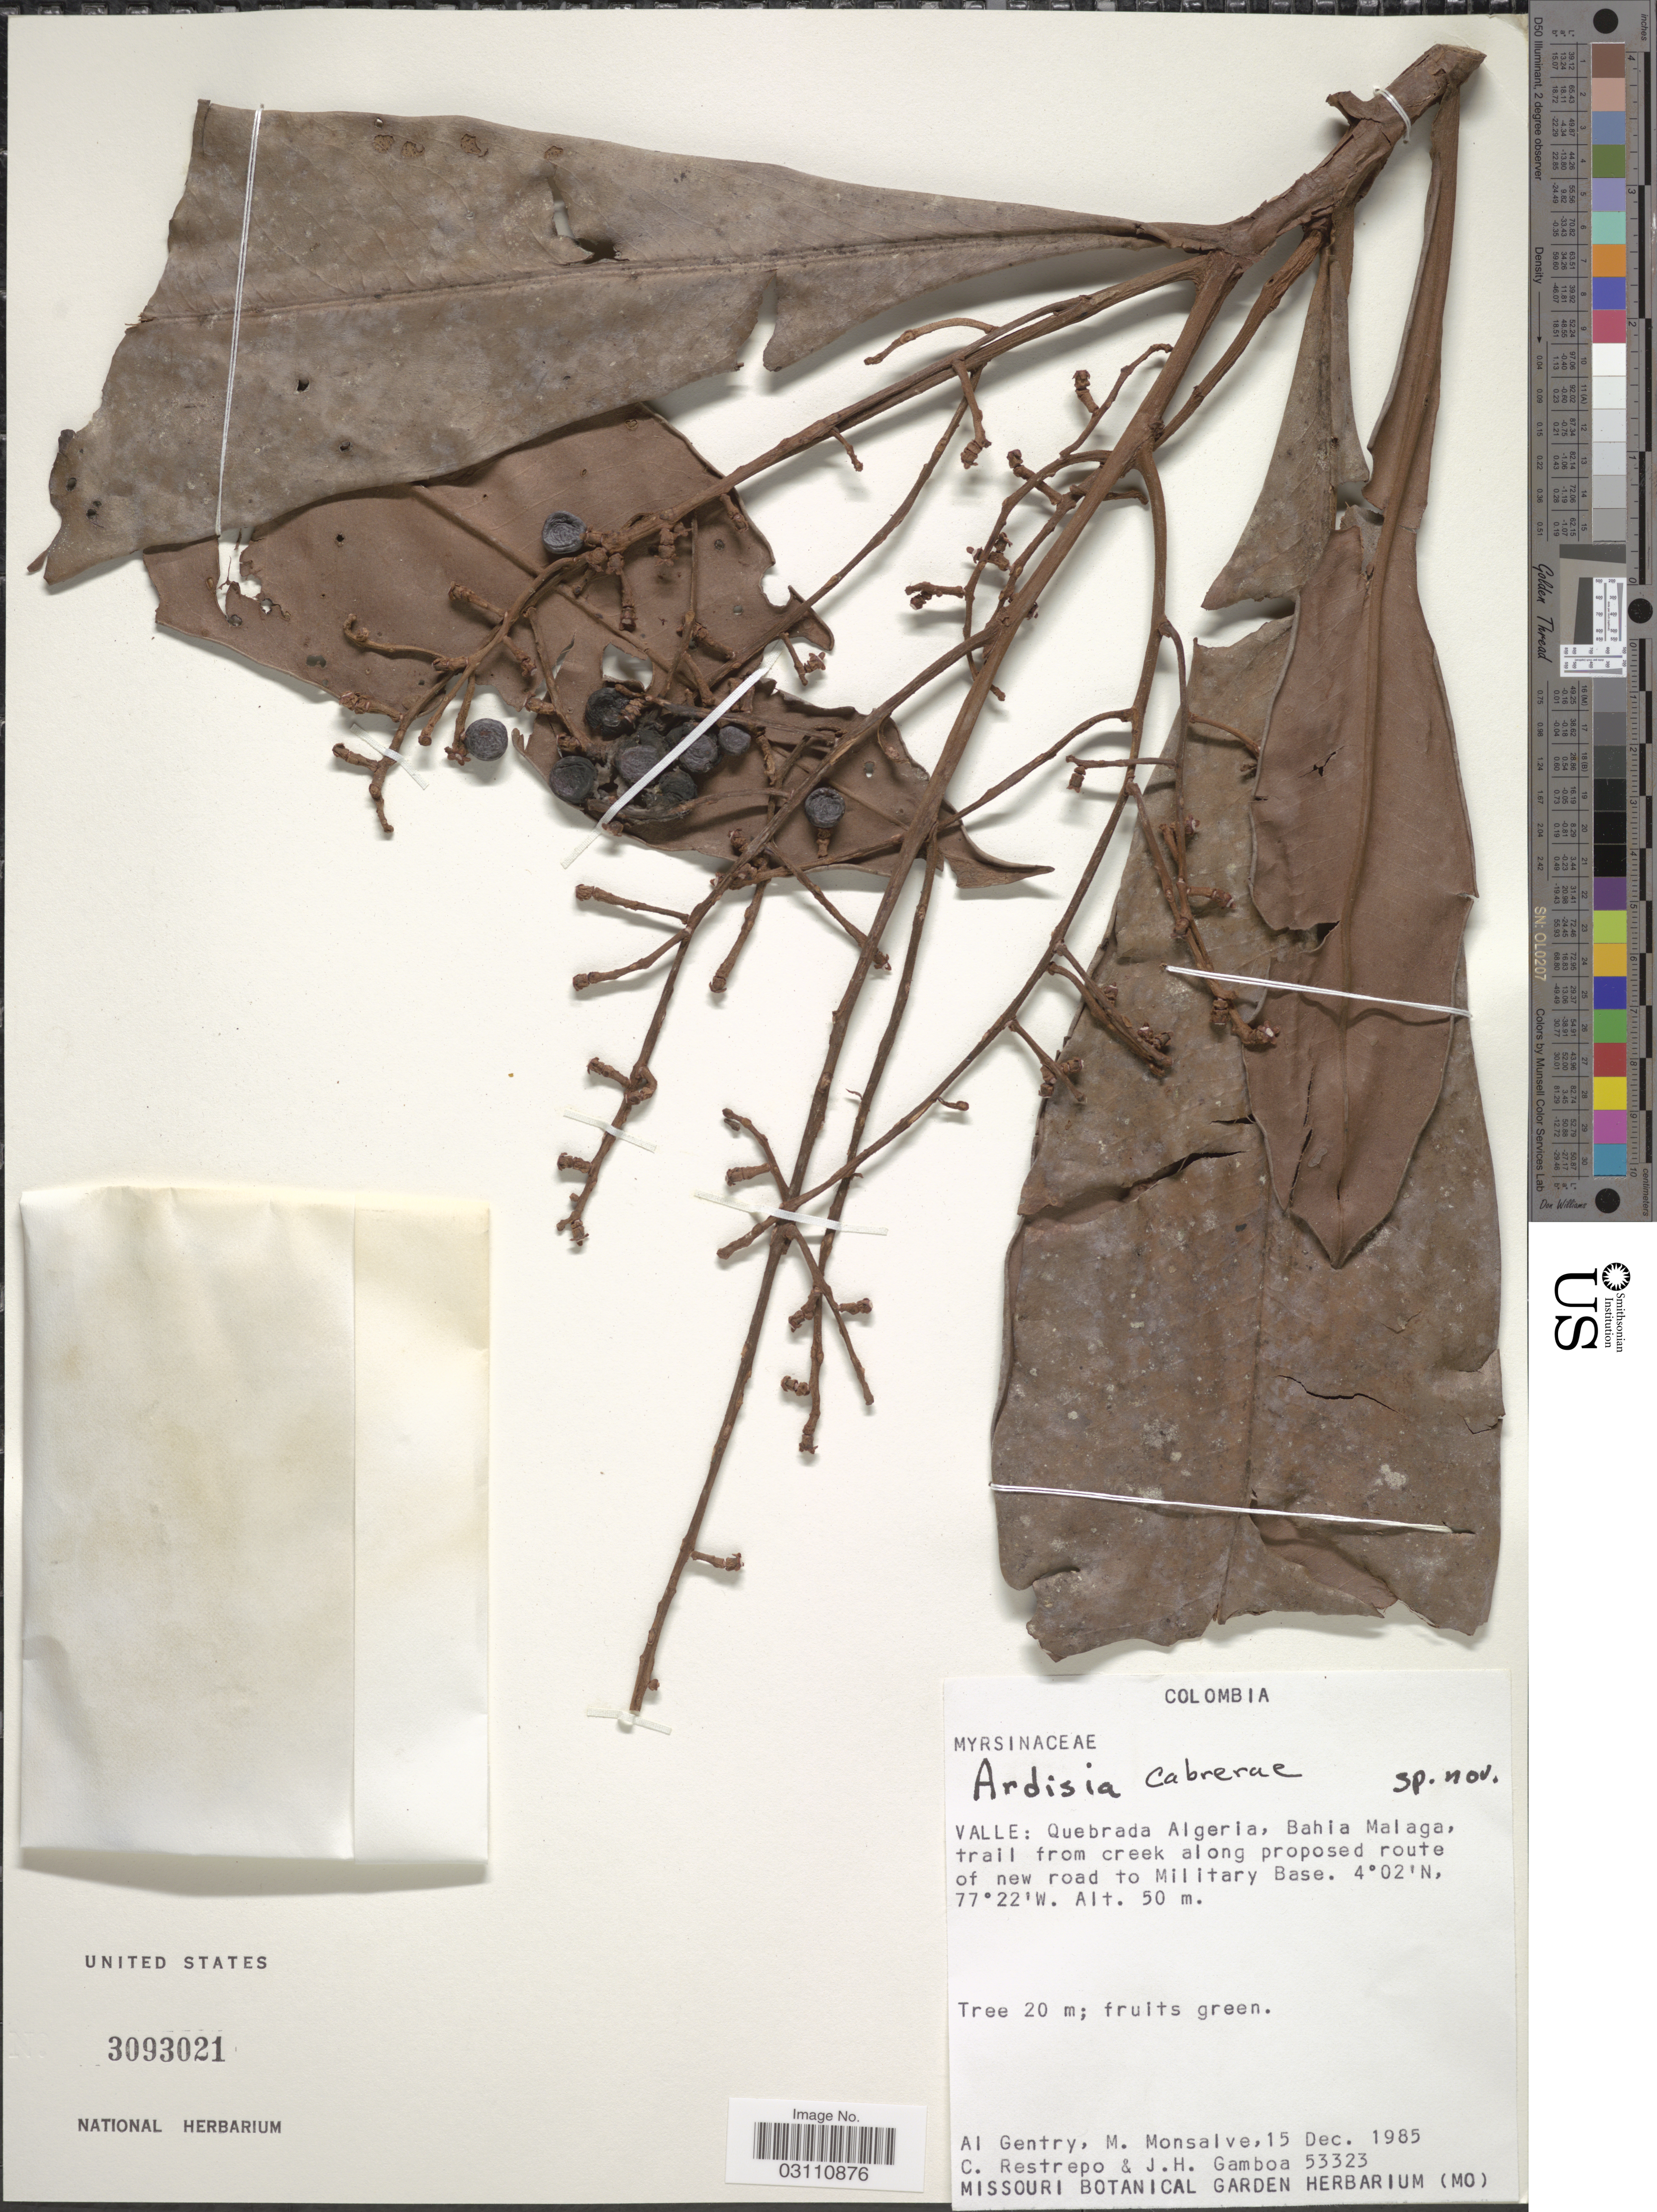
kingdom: Plantae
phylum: Tracheophyta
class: Magnoliopsida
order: Ericales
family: Primulaceae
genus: Ardisia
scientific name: Ardisia cabrerae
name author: Pipoly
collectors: A. H. Gentry, M. Monsalve, C. Restrepo & J. Gamboa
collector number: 53323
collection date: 1985-12-15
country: Colombia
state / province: Valle del Cauca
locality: Valle: Quebrada Algeria, Bahia Malaga, trail from creek along proposed route of new road to Military Base.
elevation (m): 50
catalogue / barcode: US 3093021